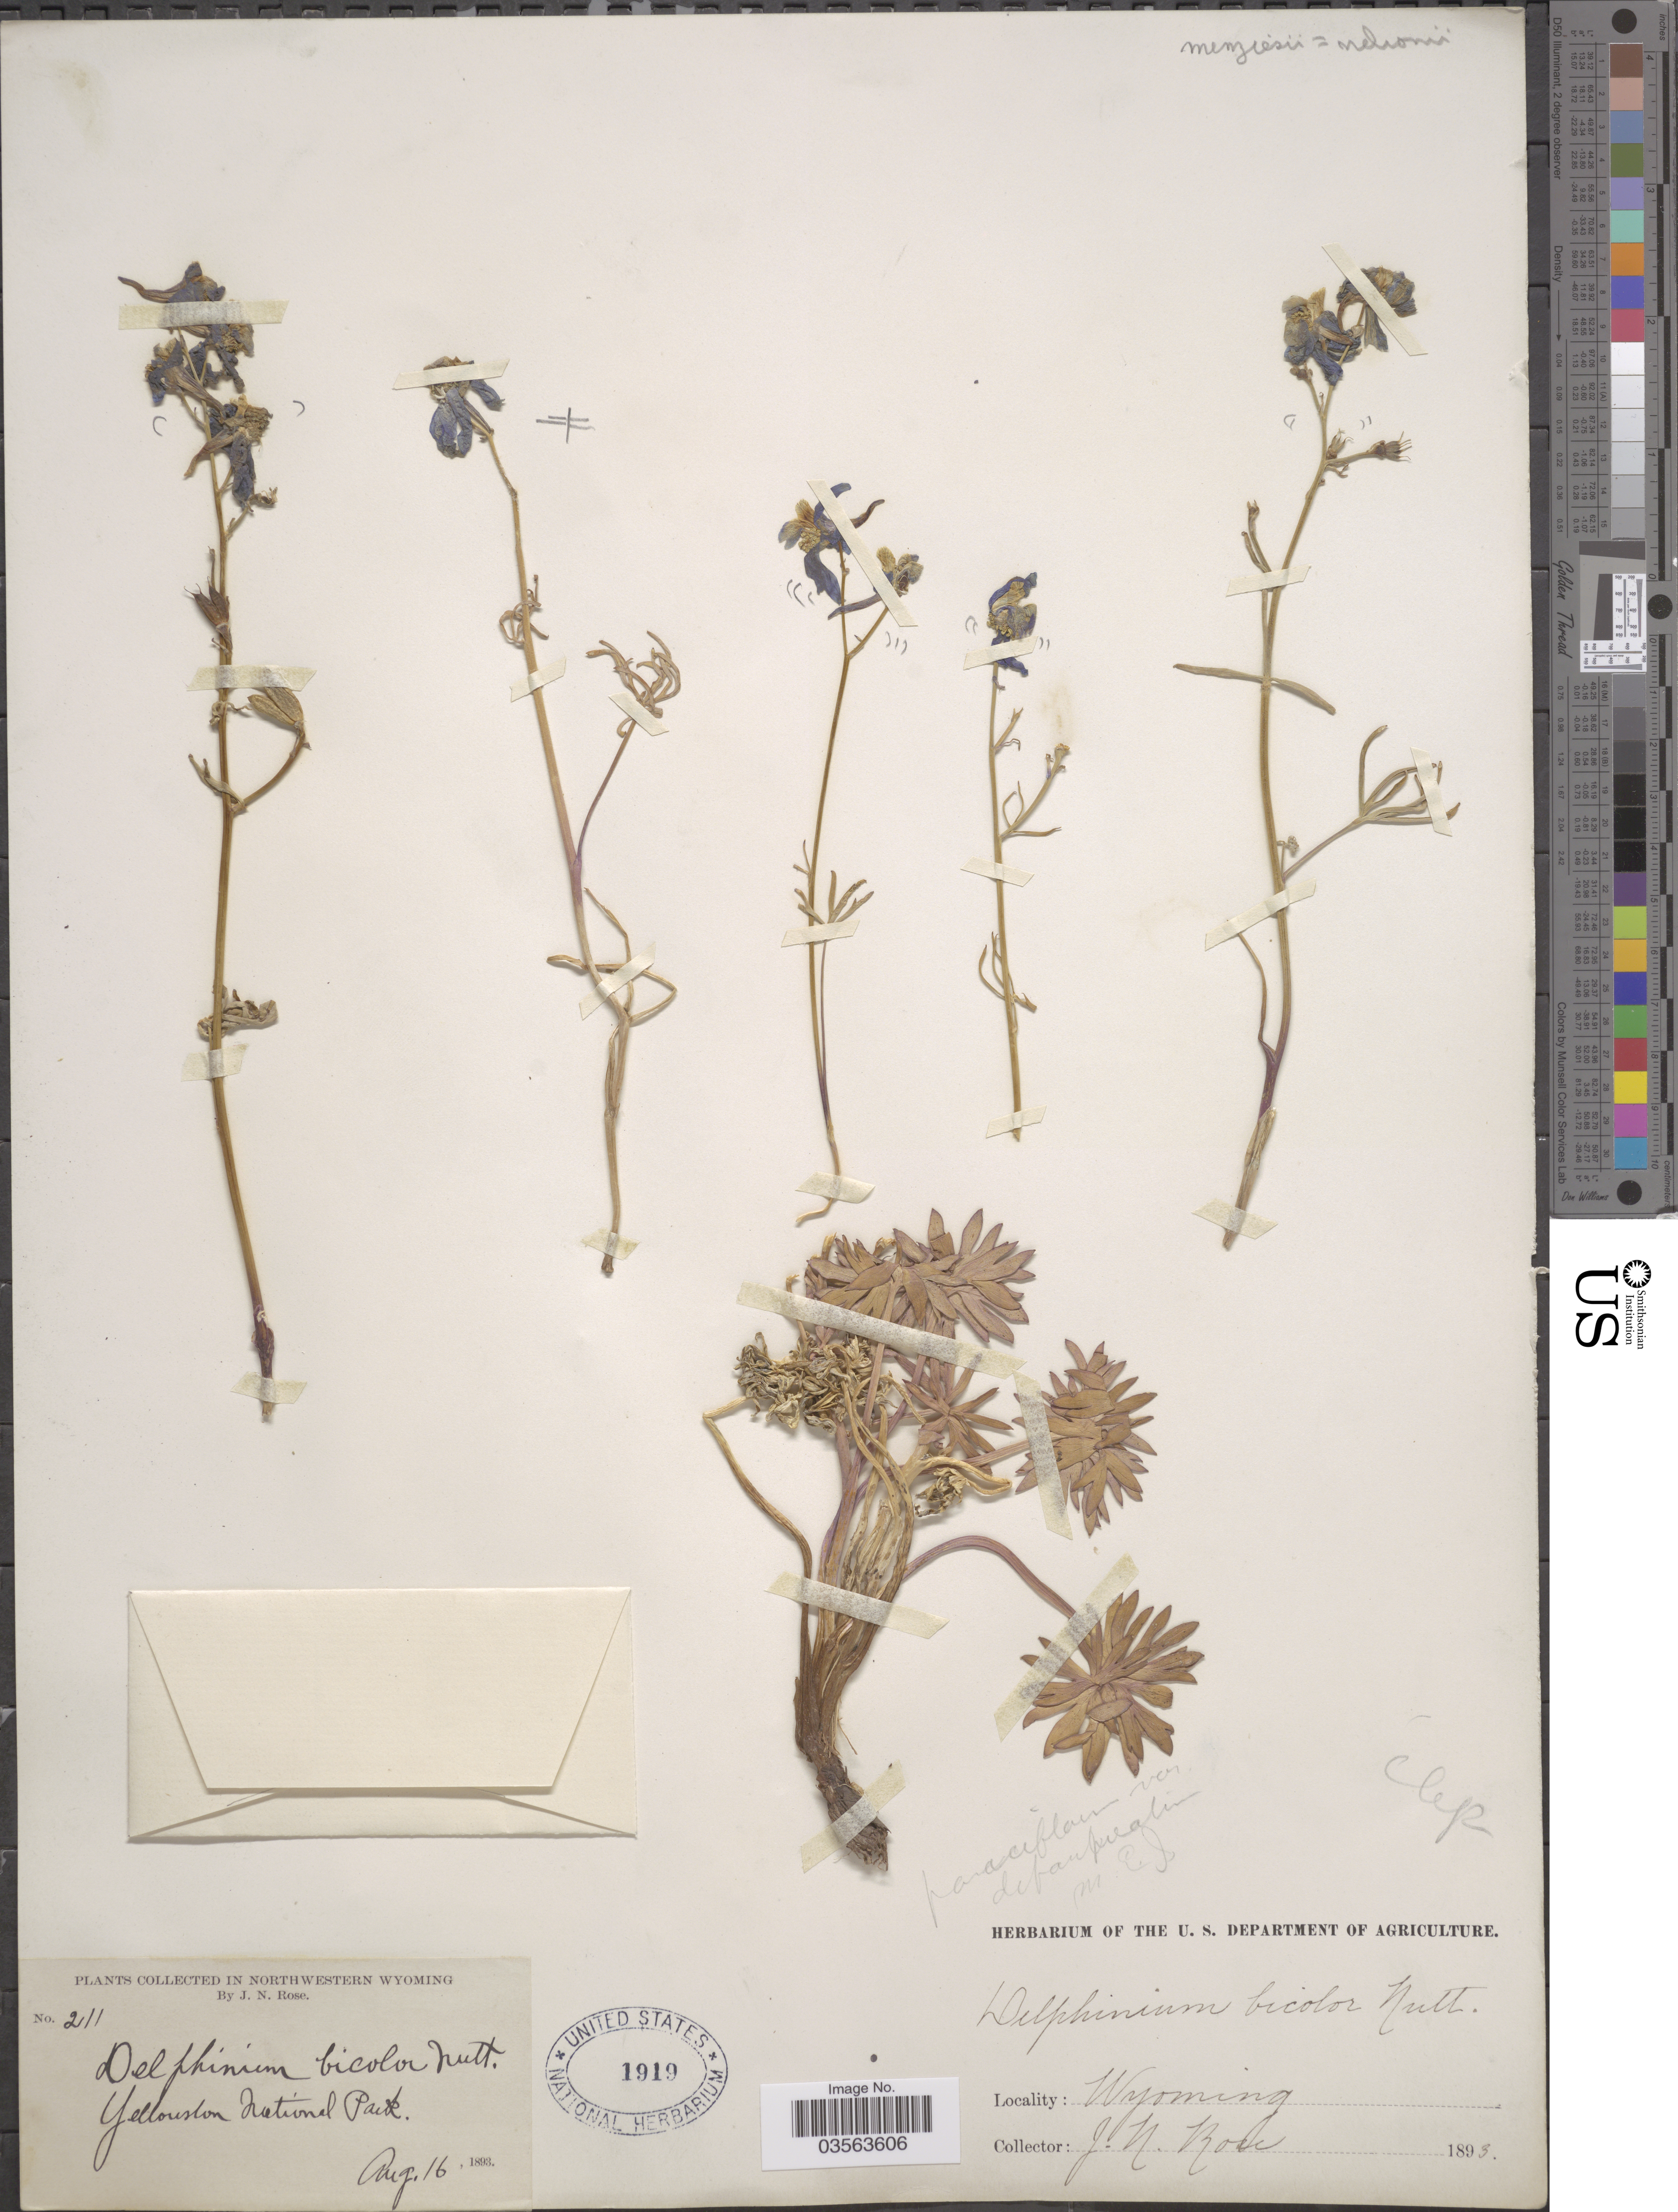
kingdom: Plantae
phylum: Tracheophyta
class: Magnoliopsida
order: Ranunculales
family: Ranunculaceae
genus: Delphinium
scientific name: Delphinium nelsonii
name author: Greene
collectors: J. N. Rose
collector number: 211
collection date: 1893-08-16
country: United States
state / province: Wyoming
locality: Northwestern Wyoming. Yellowstone National Park.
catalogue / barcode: US 1919